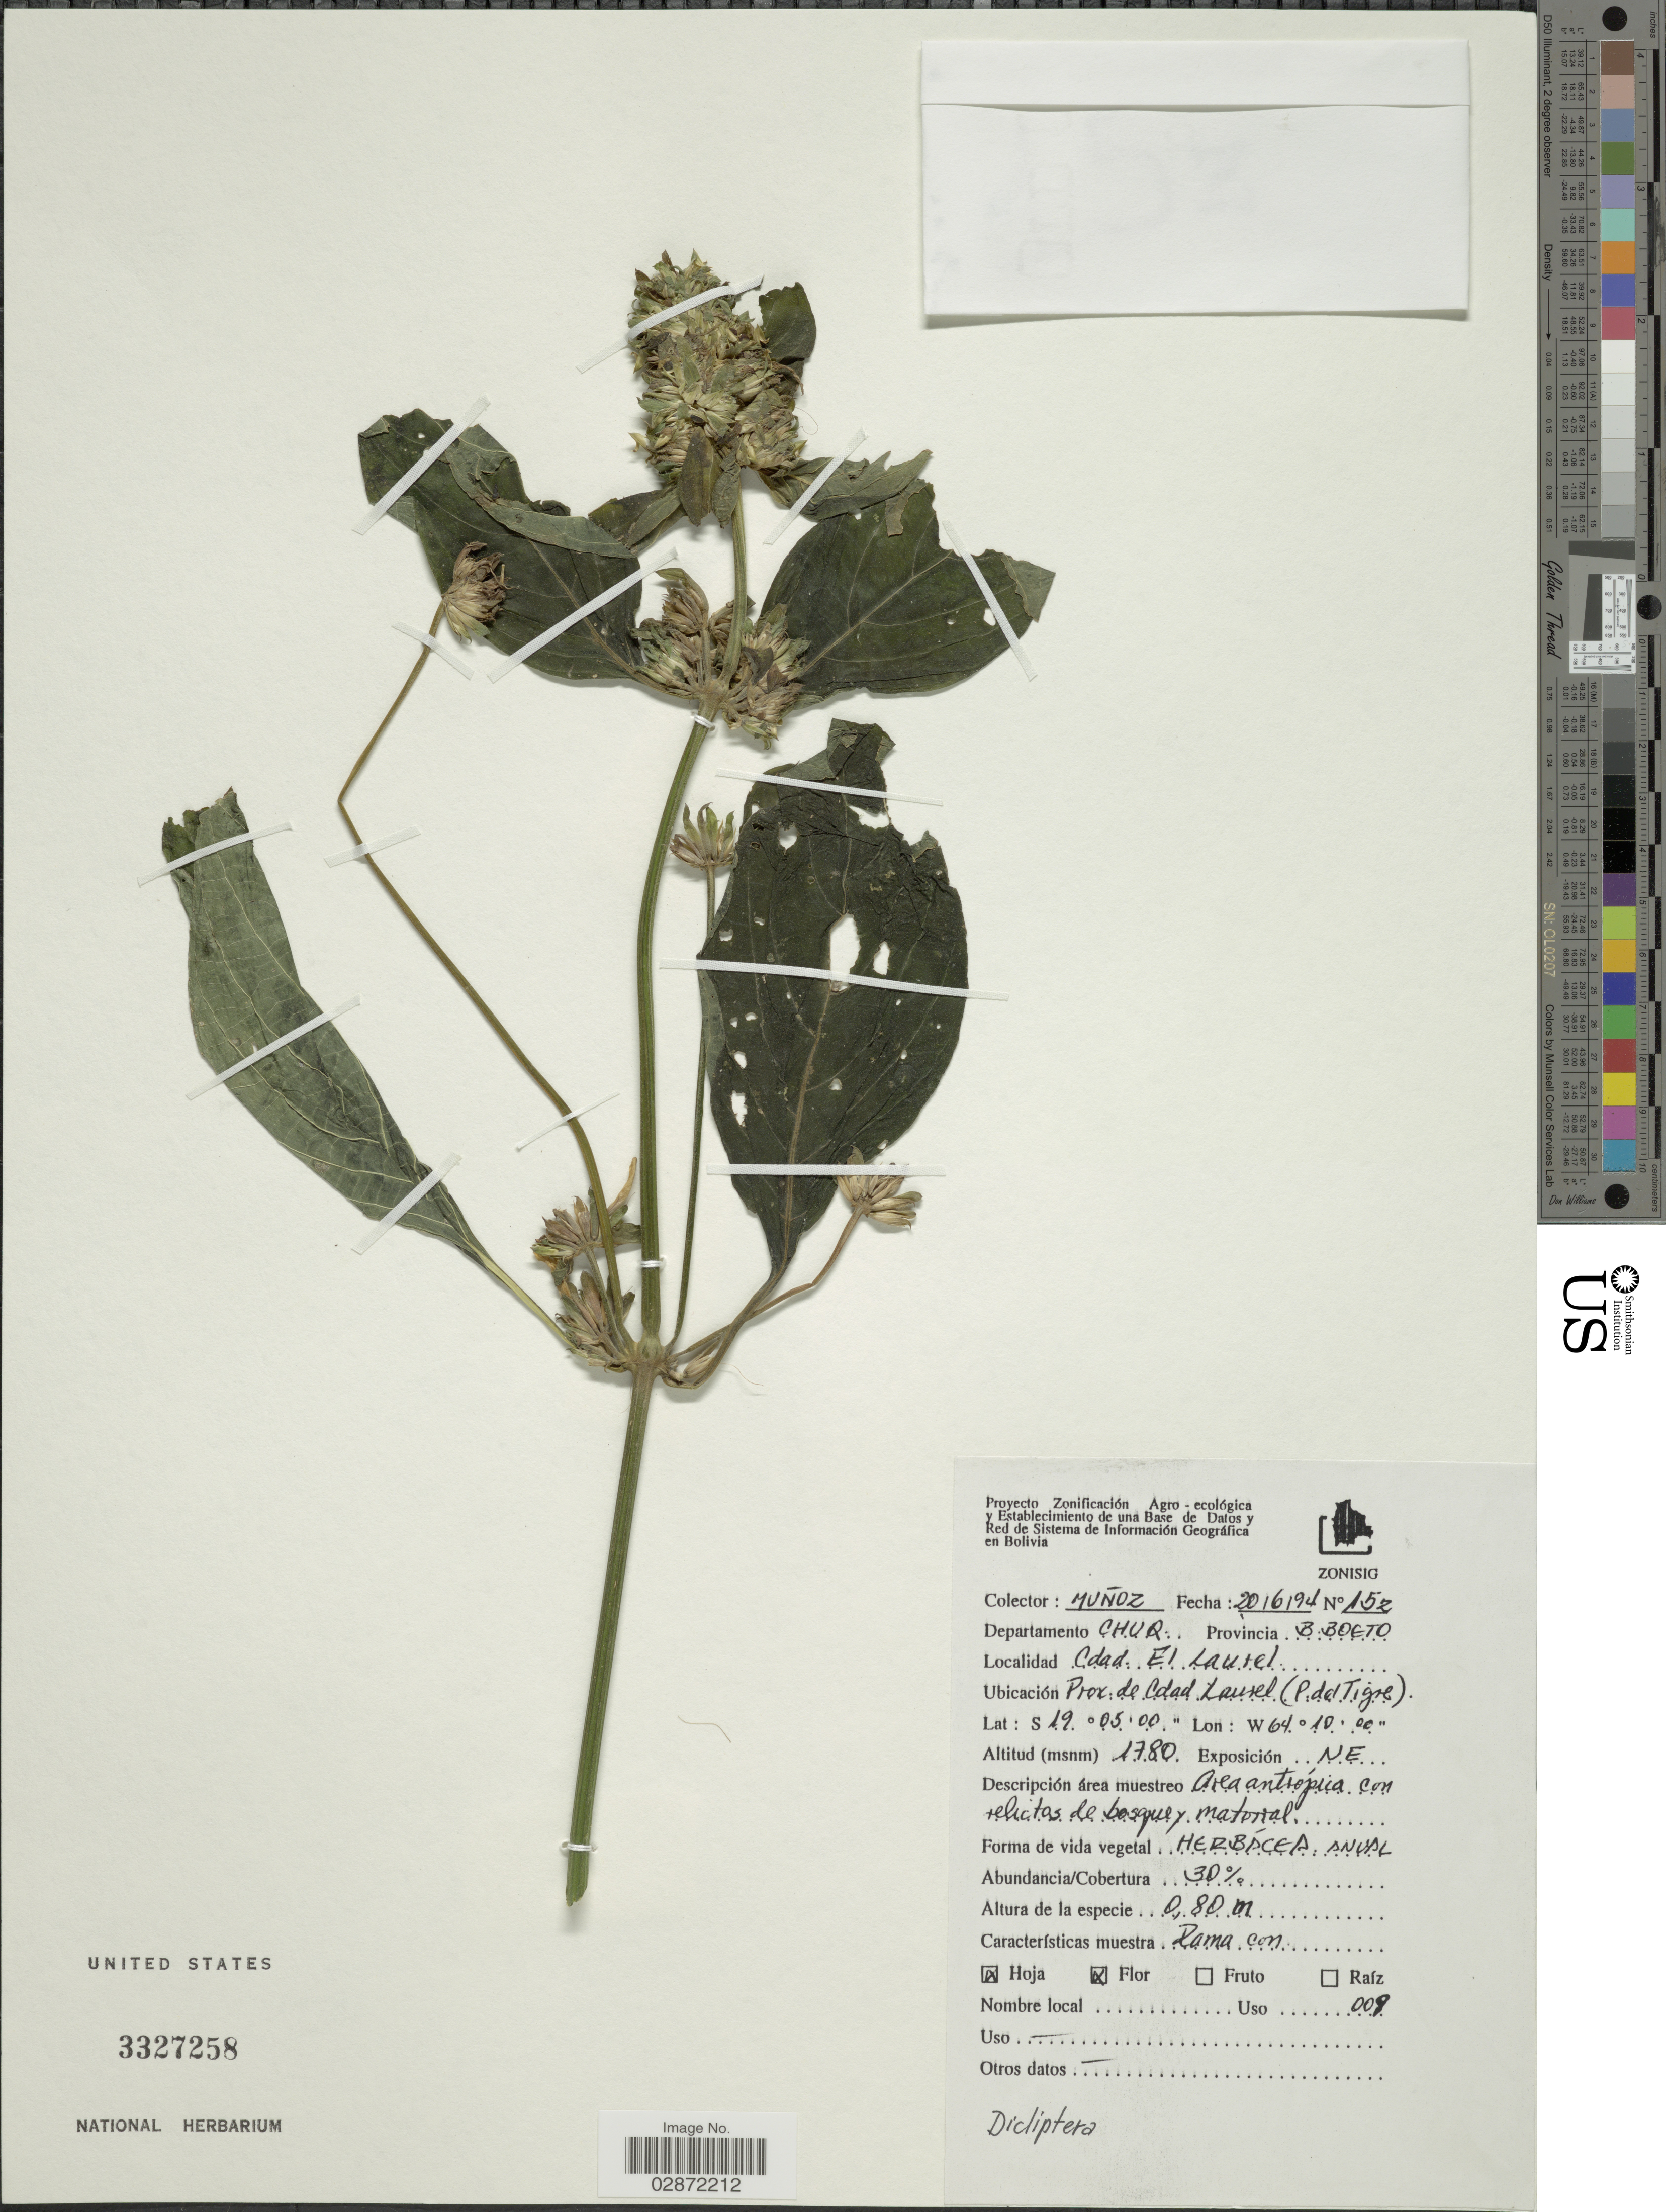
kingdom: Plantae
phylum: Tracheophyta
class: Magnoliopsida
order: Lamiales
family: Acanthaceae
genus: Dicliptera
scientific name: Dicliptera squarrosa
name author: Nees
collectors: Muñoz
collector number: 152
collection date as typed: Transcribed d/m/y: 20/6/94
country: Bolivia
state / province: Chuquisaca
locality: Departamento Chuq. Provincia B. Boeto. Cdad. El Laurel. Prox. de Cdad Laurel (Pidel Tigre).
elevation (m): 1780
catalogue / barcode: US 3327258